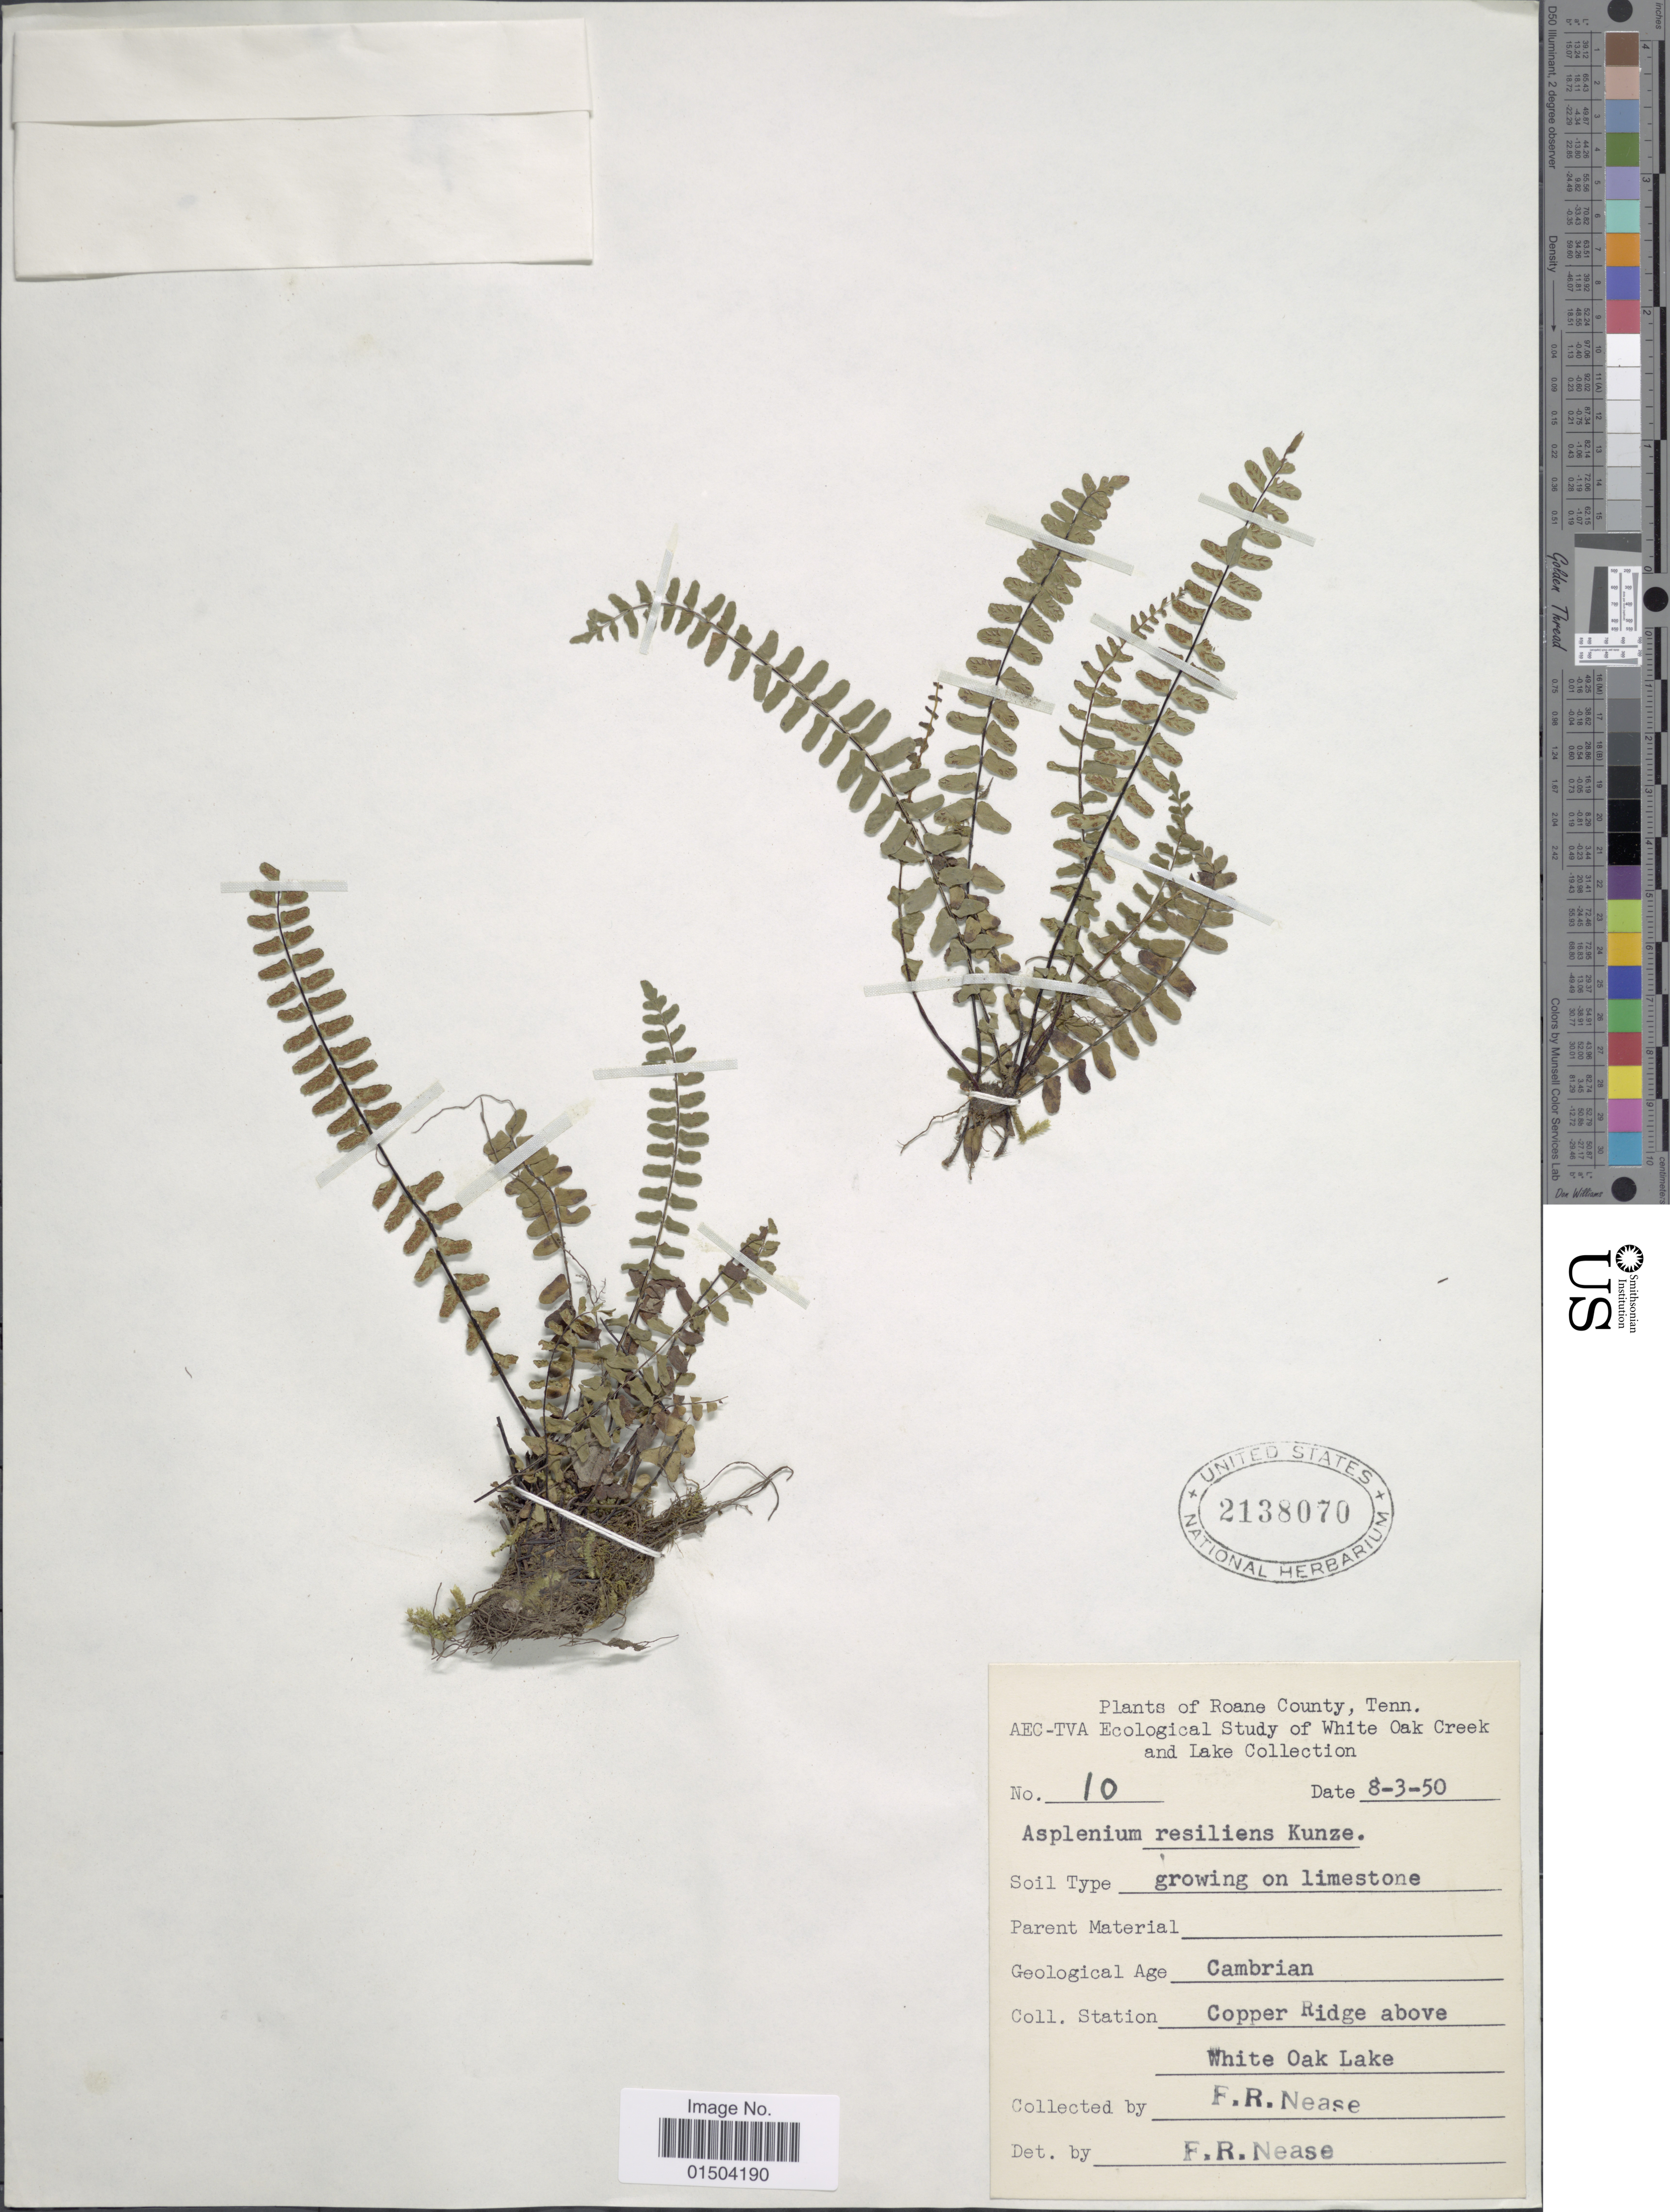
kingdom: Plantae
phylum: Tracheophyta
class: Polypodiopsida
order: Polypodiales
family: Aspleniaceae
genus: Asplenium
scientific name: Asplenium resiliens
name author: Kunze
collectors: F. Nease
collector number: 10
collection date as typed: Transcribed d/m/y: 3/8/50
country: United States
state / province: Tennessee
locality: Roane County. AEC-TVA Ecological Study of White Oak Creek and Lake Collection. Copper Ridge above White Oak Lake.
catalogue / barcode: US 2138070